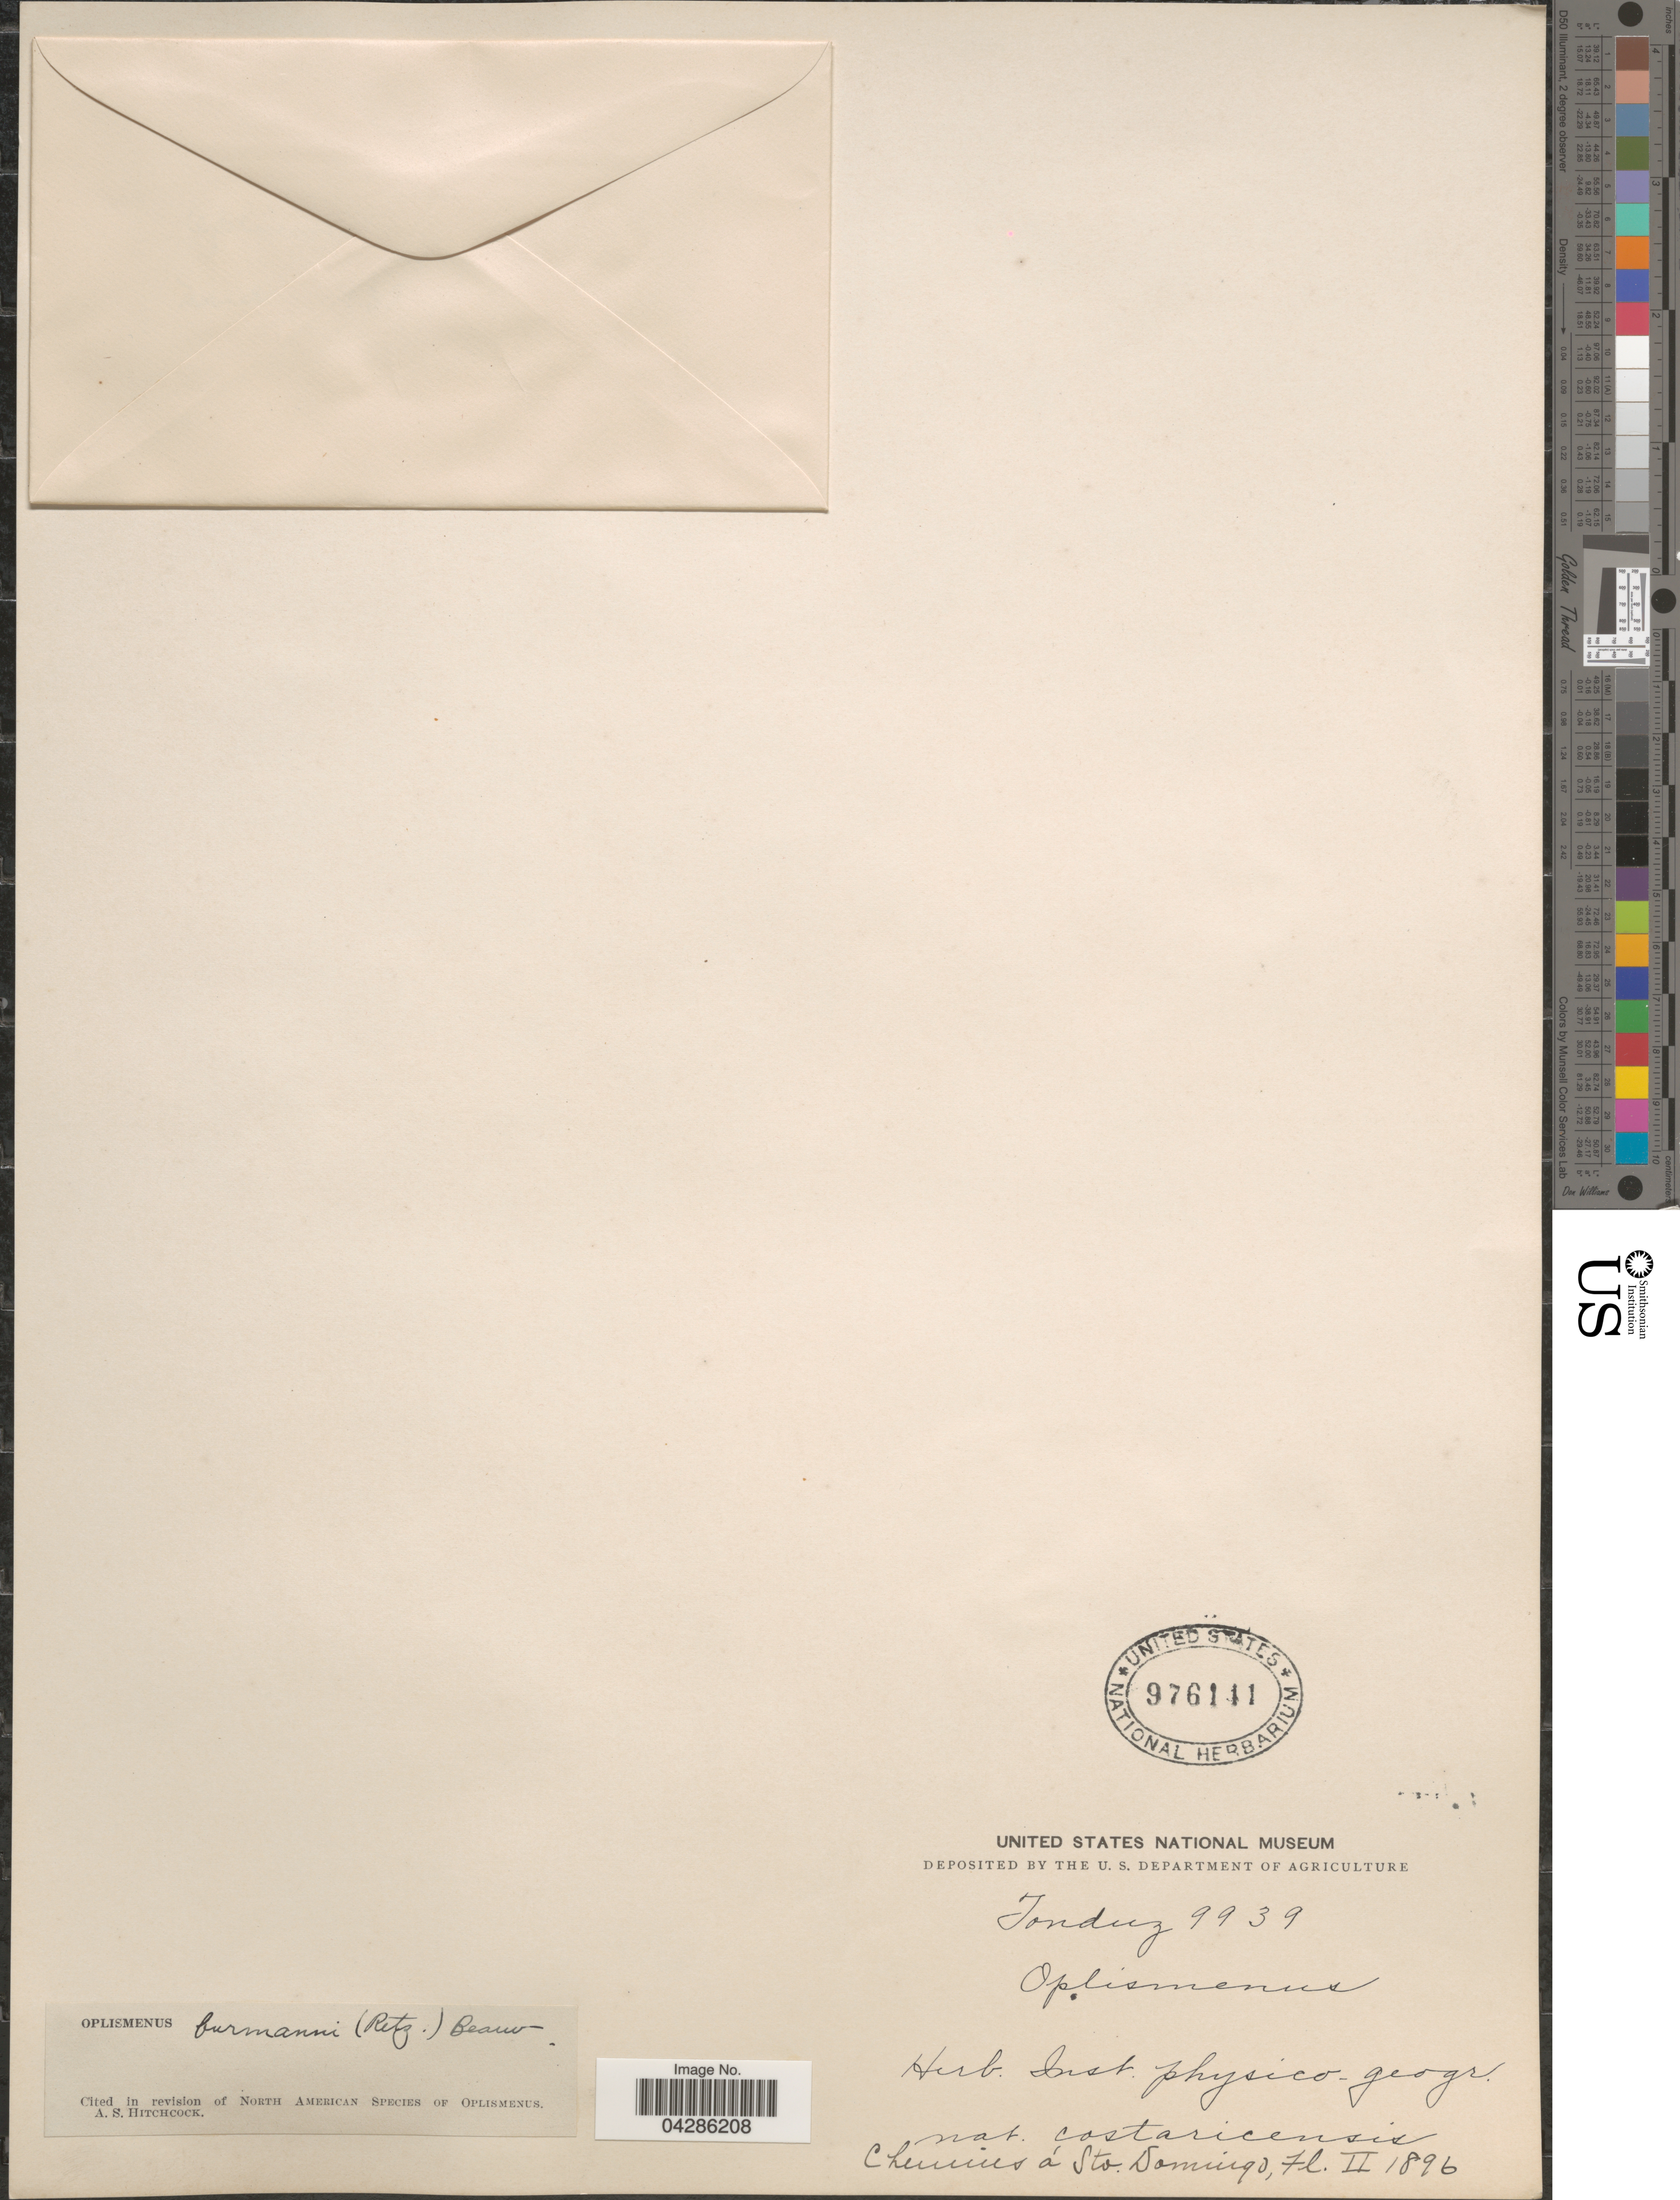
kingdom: Plantae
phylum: Tracheophyta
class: Liliopsida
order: Poales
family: Poaceae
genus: Oplismenus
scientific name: Oplismenus burmannii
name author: (Retz.) P. Beauv.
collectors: Tonduz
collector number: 9939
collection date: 1896-02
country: Costa Rica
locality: Chemins á Sto. Domingo.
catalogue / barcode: US 976141